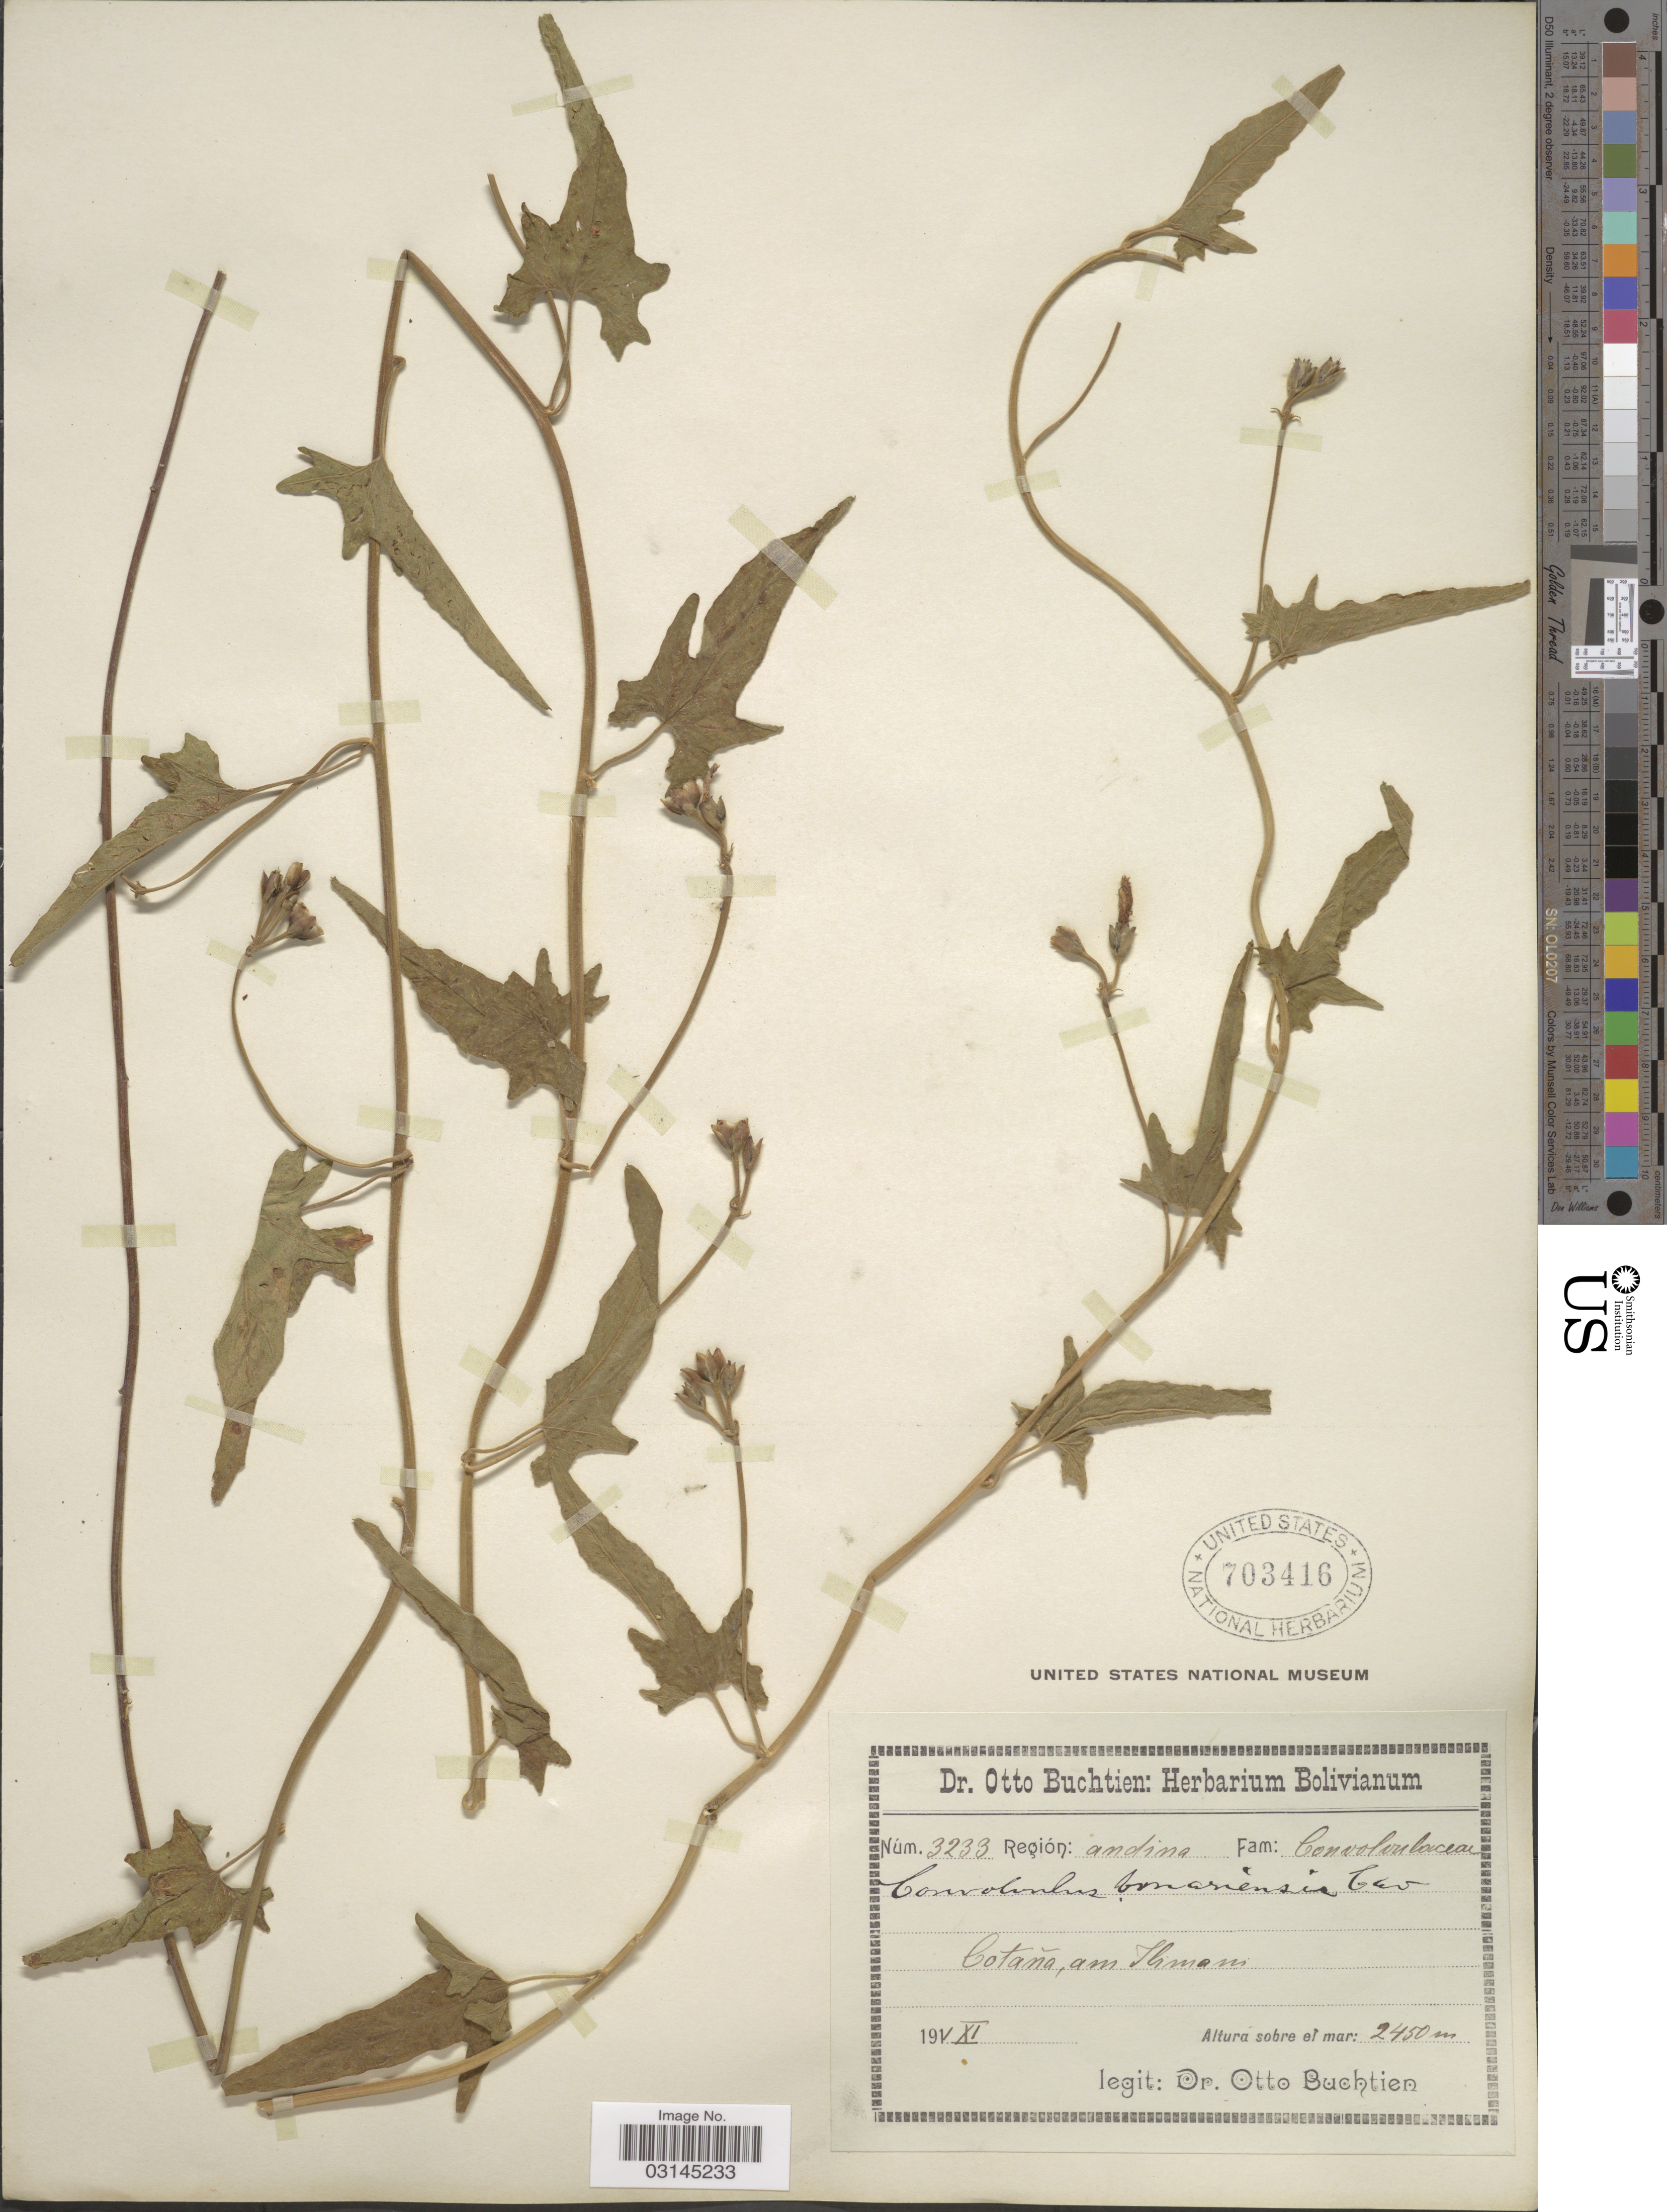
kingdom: Plantae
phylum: Tracheophyta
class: Magnoliopsida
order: Solanales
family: Convolvulaceae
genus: Convolvulus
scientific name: Convolvulus crenatifolius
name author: Ruiz & Pav.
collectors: O. Buchtien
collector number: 3233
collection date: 1911-11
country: Bolivia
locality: Región: andina. Cotaña, am Ilimani.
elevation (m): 2450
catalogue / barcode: US 703416